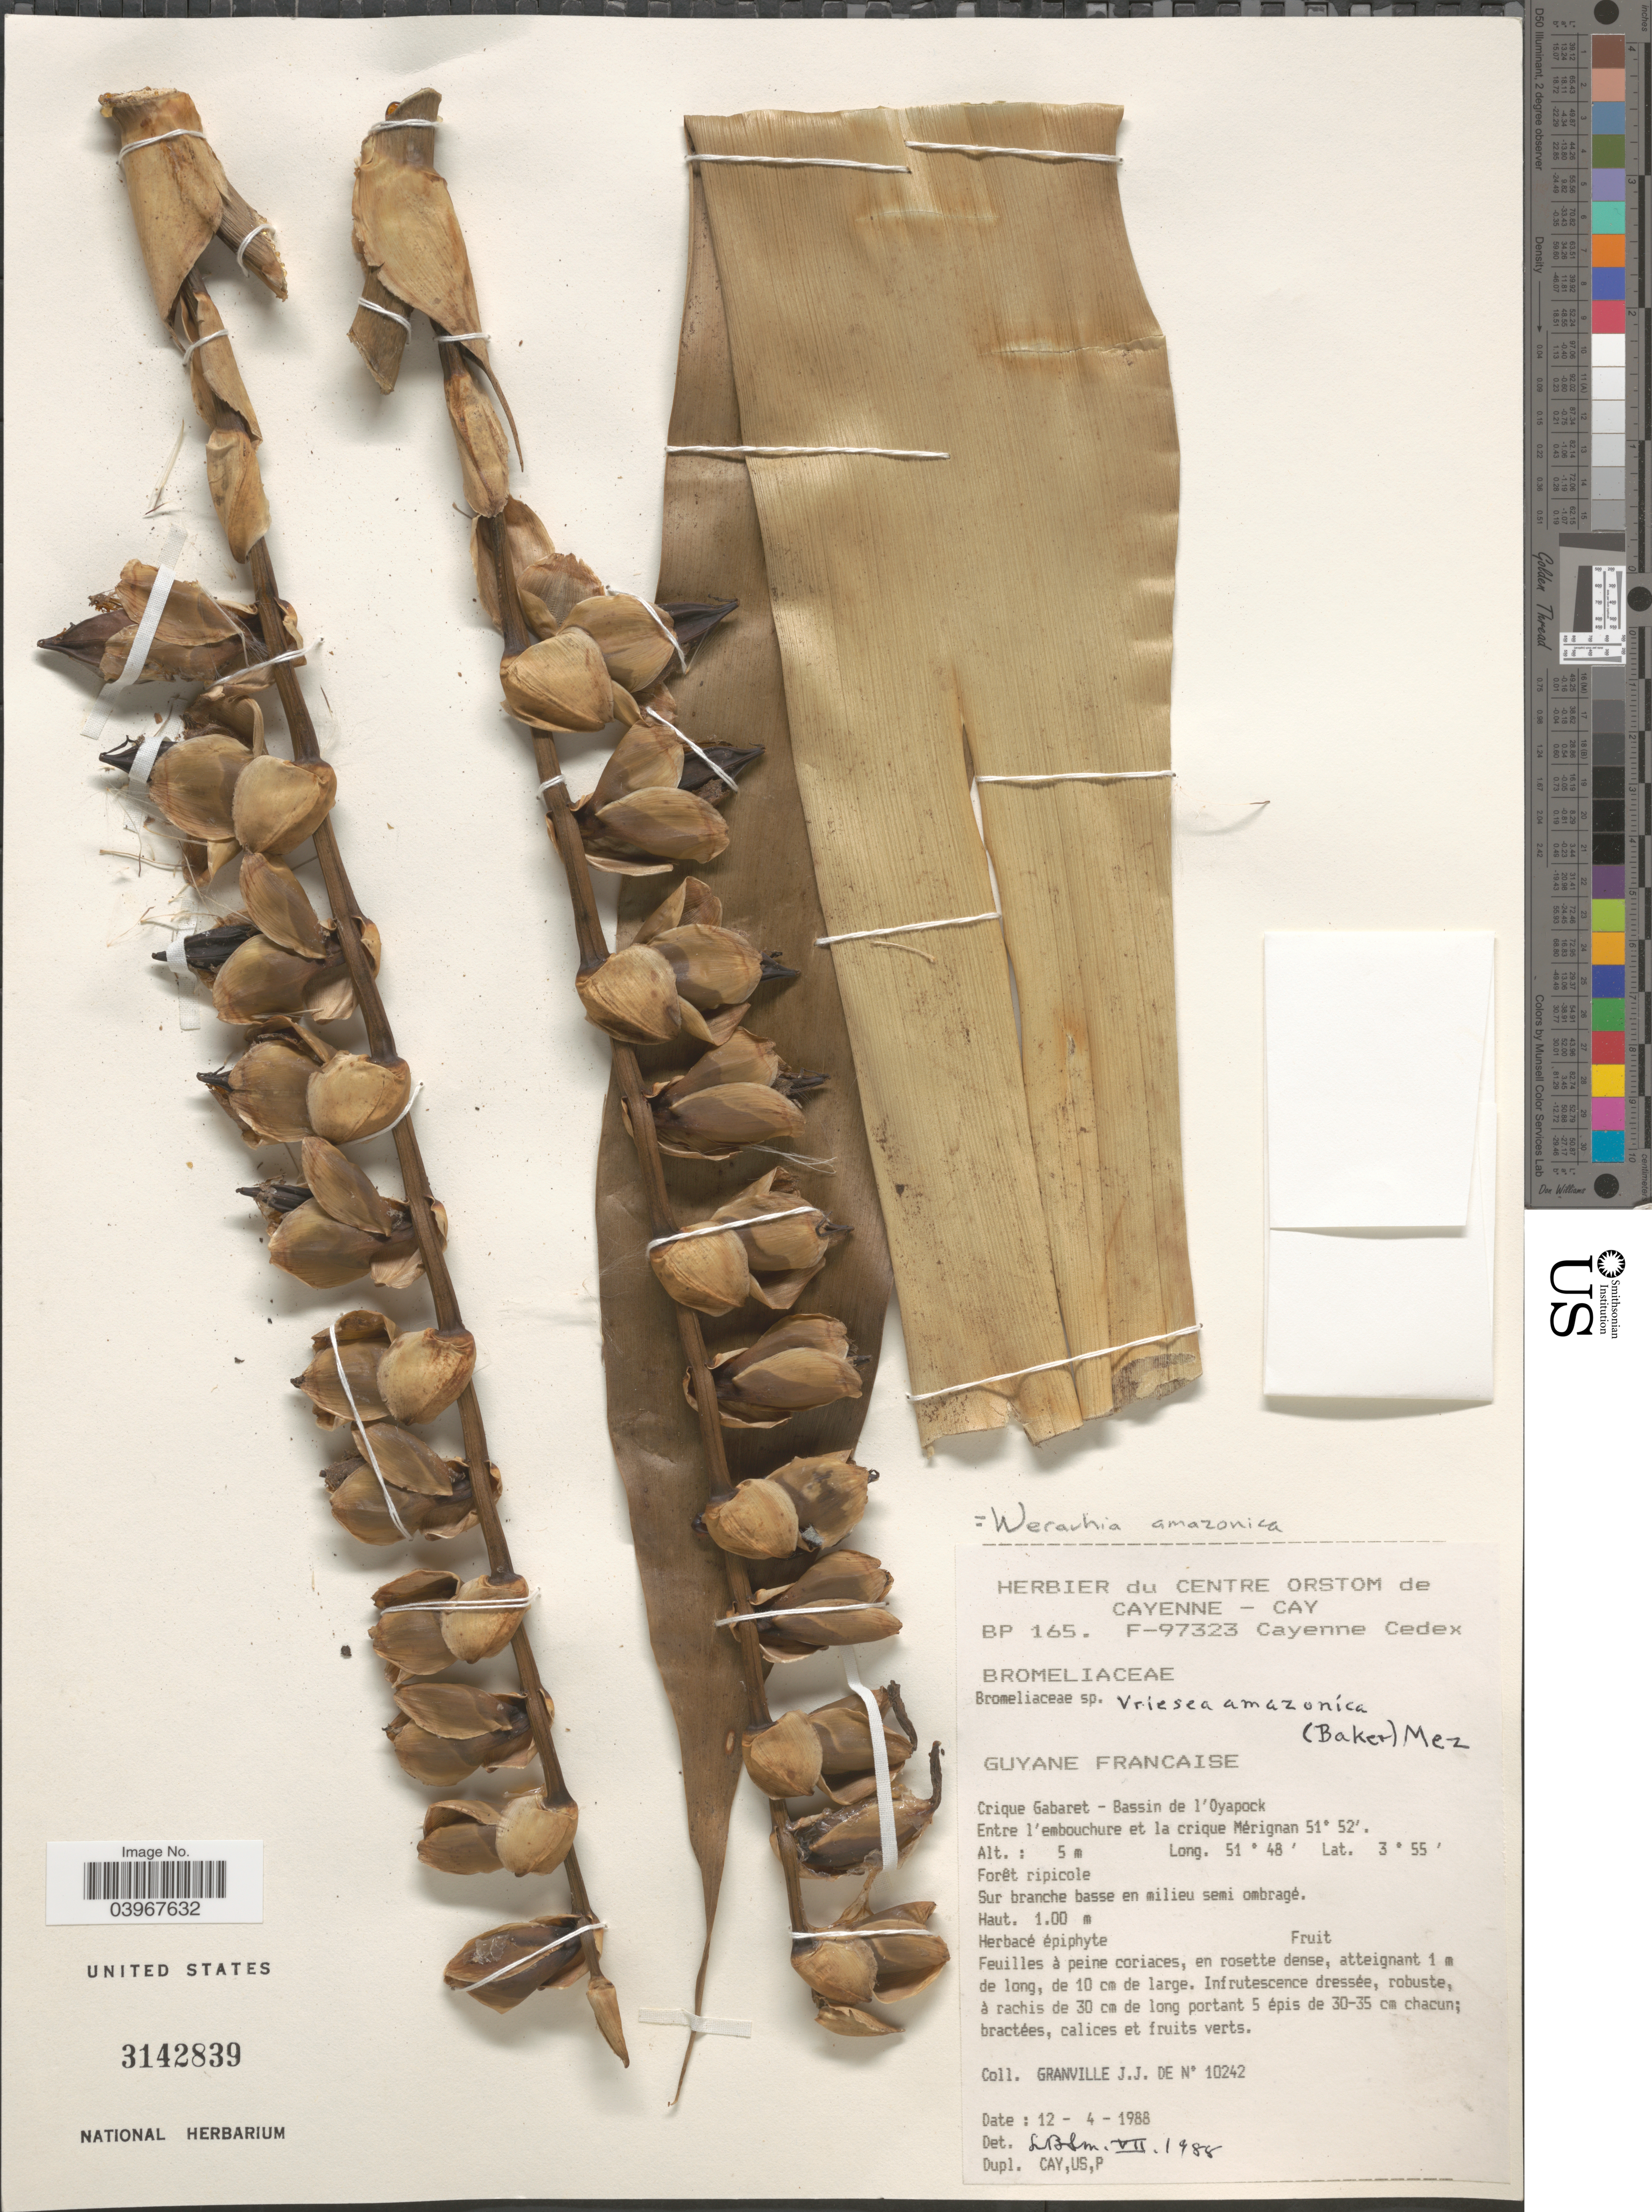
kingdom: Plantae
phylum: Tracheophyta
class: Liliopsida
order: Poales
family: Bromeliaceae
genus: Werauhia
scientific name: Werauhia gigantea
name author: (Mart. ex Schult. & Schult. f.) J.R. Grant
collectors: Granville, J. J. de, (CAY), Institut de Recherche pour le Developpement (IRD) (FRENCH GUIANA) (Determiner), Sarthou, C. (Determiner)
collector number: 10242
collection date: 1988-04-12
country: French Guiana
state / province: Cayenne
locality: Guyane Francaise. Crique Gabaret - Bassin de l' Oyapock. Entre l'embouchure et la crique Mérignan.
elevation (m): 5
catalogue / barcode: US 3142839